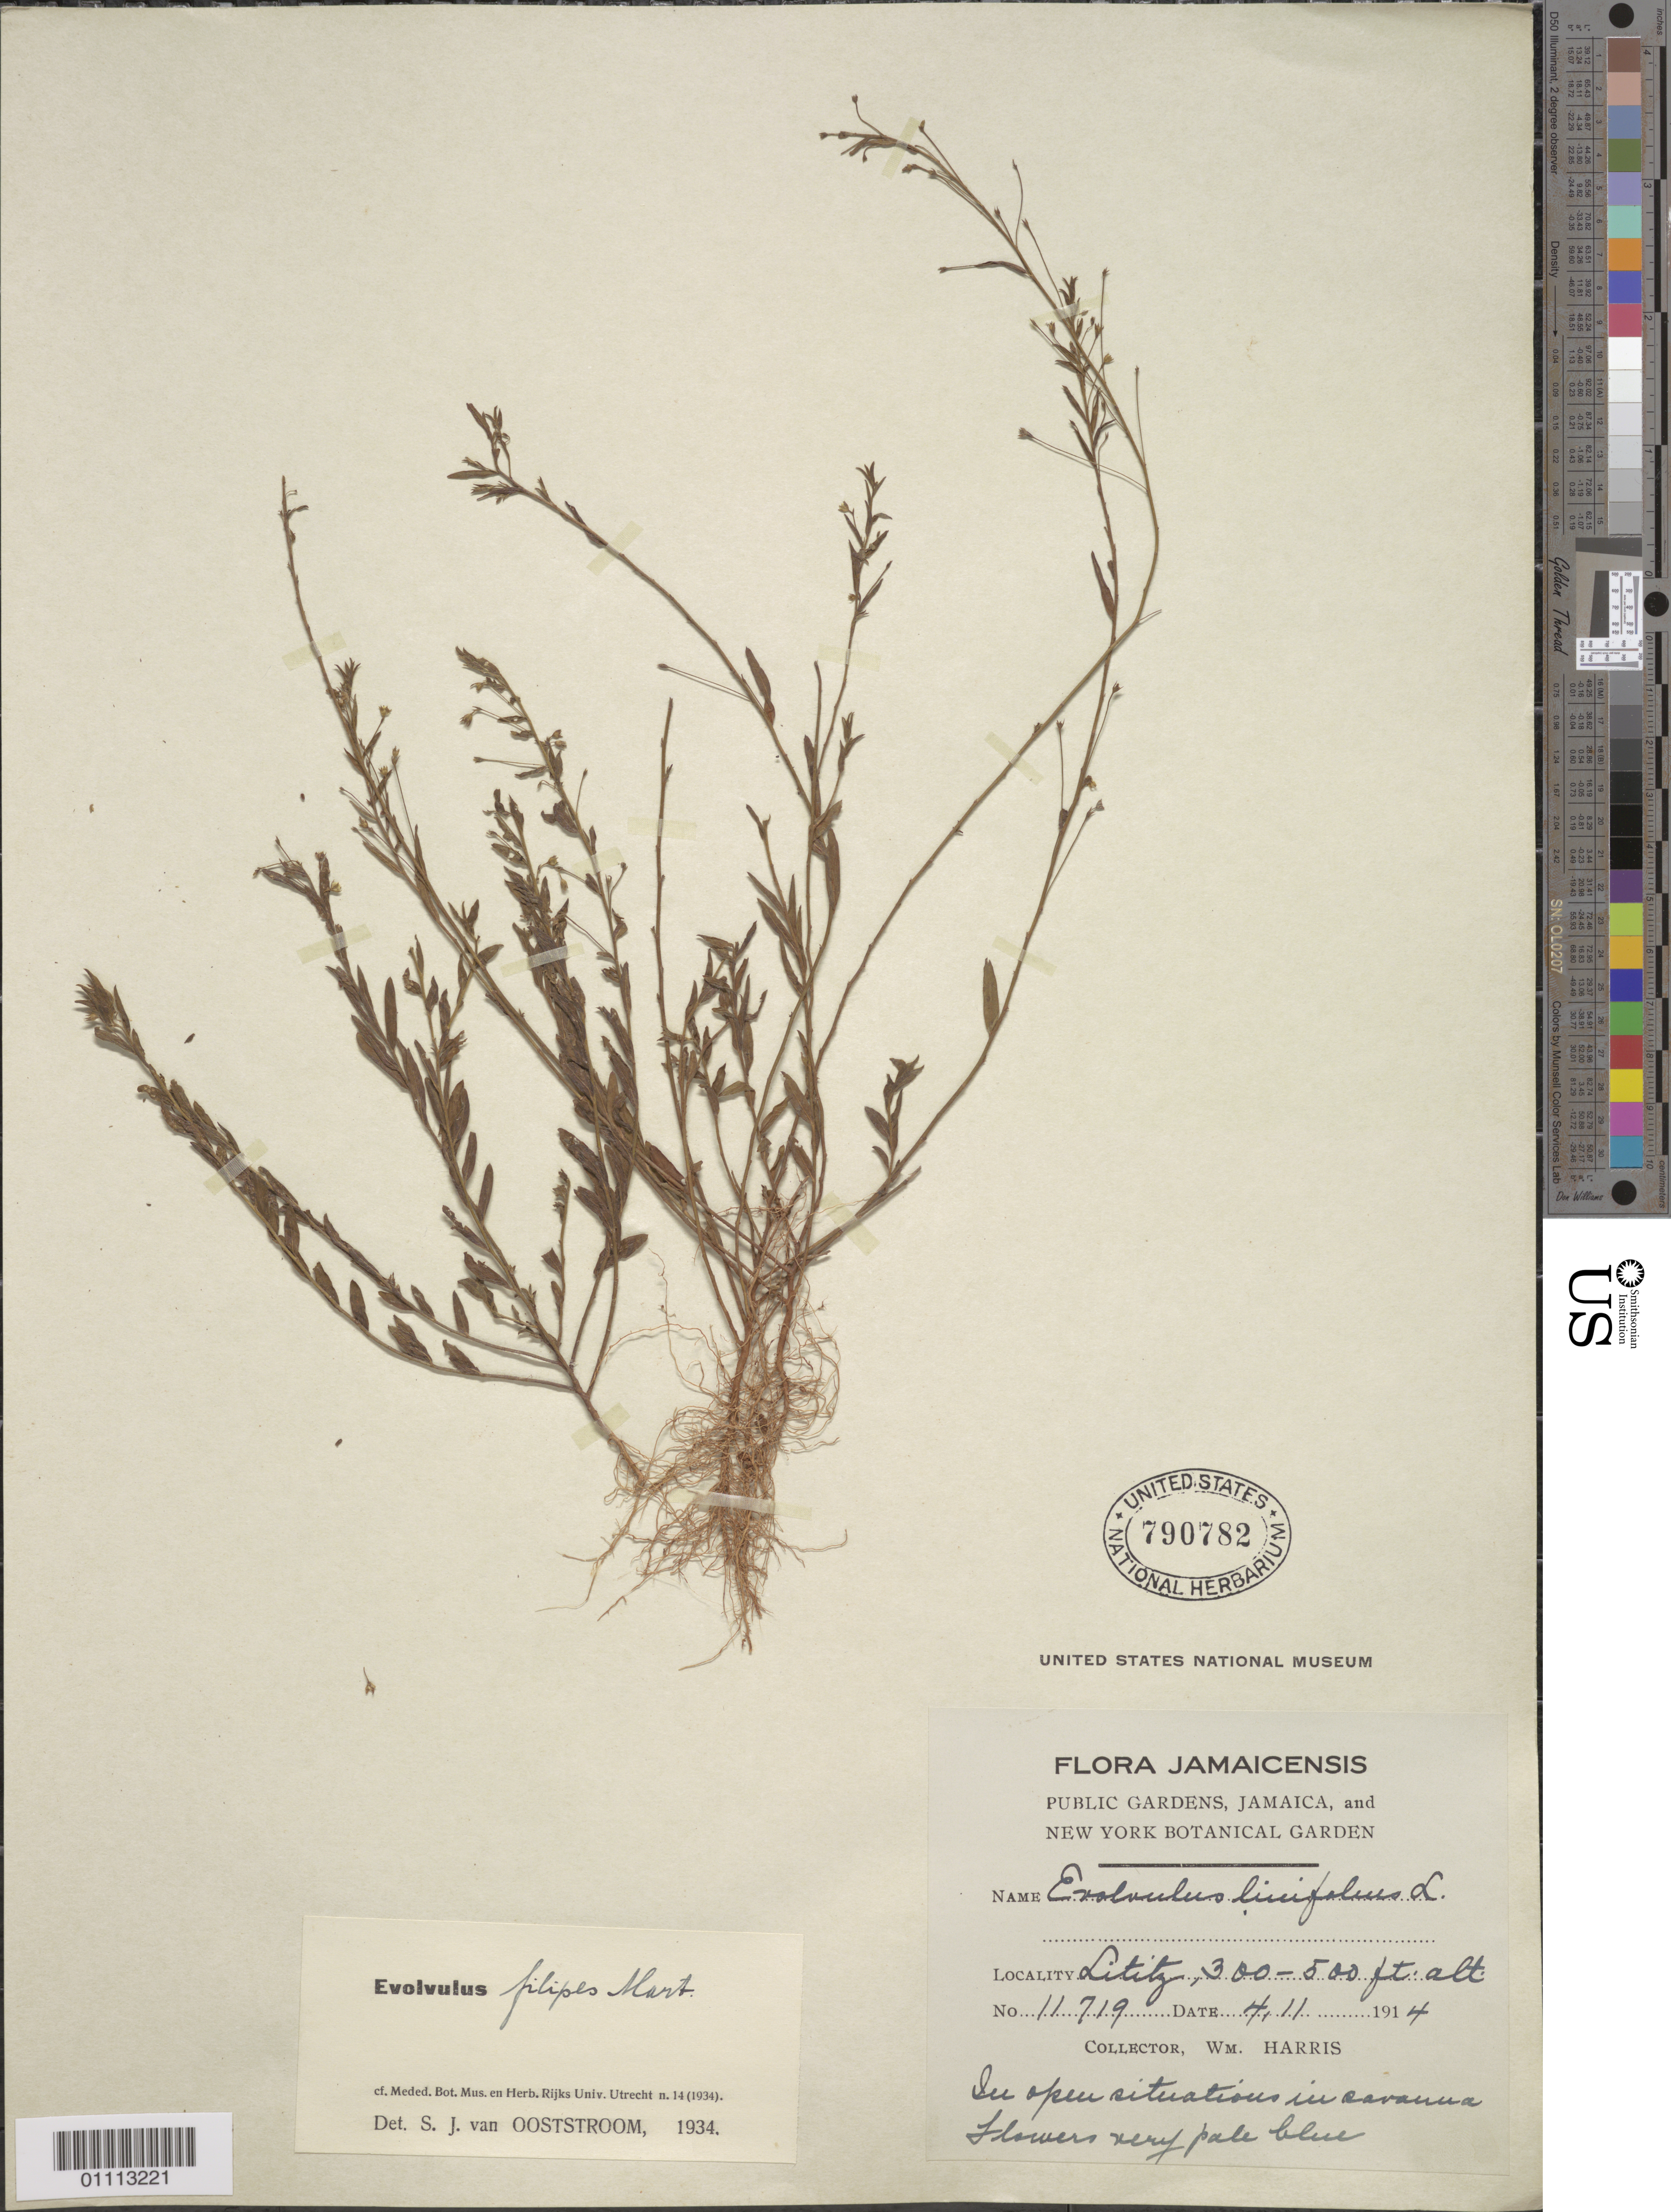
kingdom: Plantae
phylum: Tracheophyta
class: Magnoliopsida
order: Solanales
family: Convolvulaceae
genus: Evolvulus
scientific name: Evolvulus filipes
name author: Mart.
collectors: W. Harris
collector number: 11719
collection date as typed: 04 Nov 1914 or 11 Apr 1914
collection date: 1914-04-11 or 1914-11-04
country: Jamaica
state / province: Saint Elizabeth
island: Jamaica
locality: Lititz. In open situations in savanna.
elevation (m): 91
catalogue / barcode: US 790782